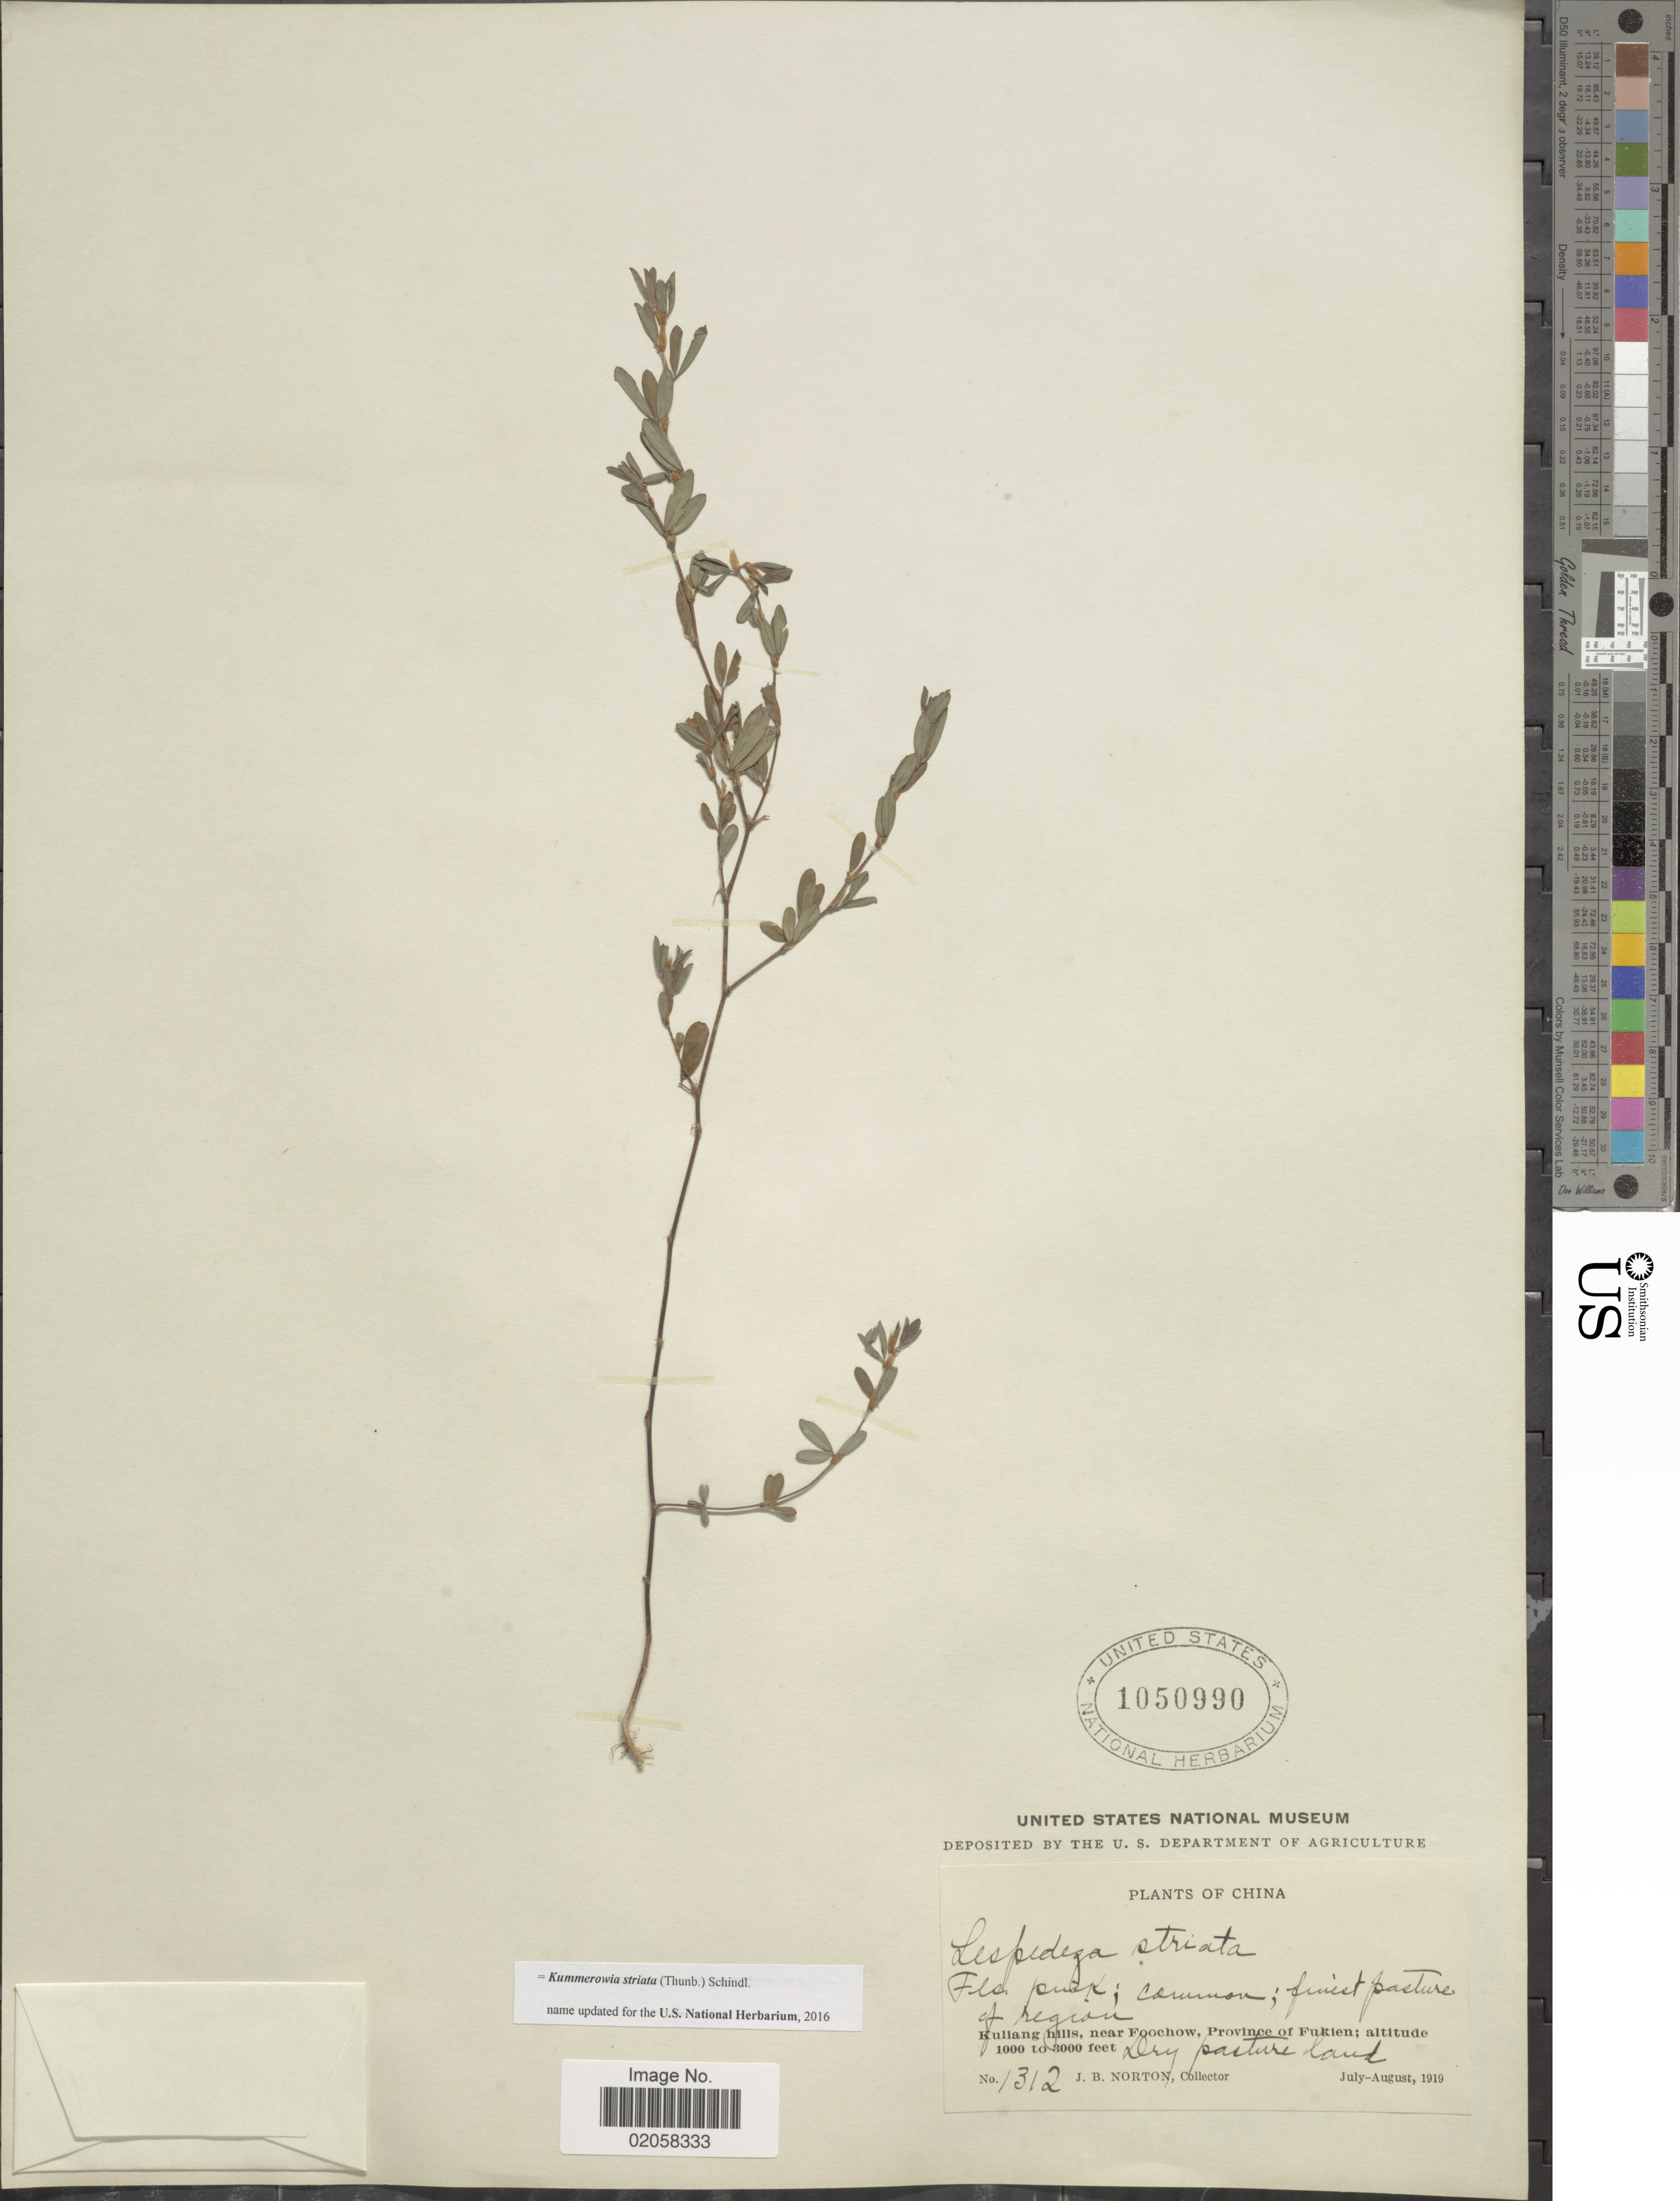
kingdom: Plantae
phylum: Tracheophyta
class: Magnoliopsida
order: Fabales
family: Fabaceae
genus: Kummerowia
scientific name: Kummerowia striata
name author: (Thunb.) Schindl.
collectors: J. B. Norton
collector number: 1312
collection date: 1919-07/1919-08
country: China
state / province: Fujian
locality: Kuliang hills, near Foochow, Province Fukien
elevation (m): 305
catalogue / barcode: US 1050990